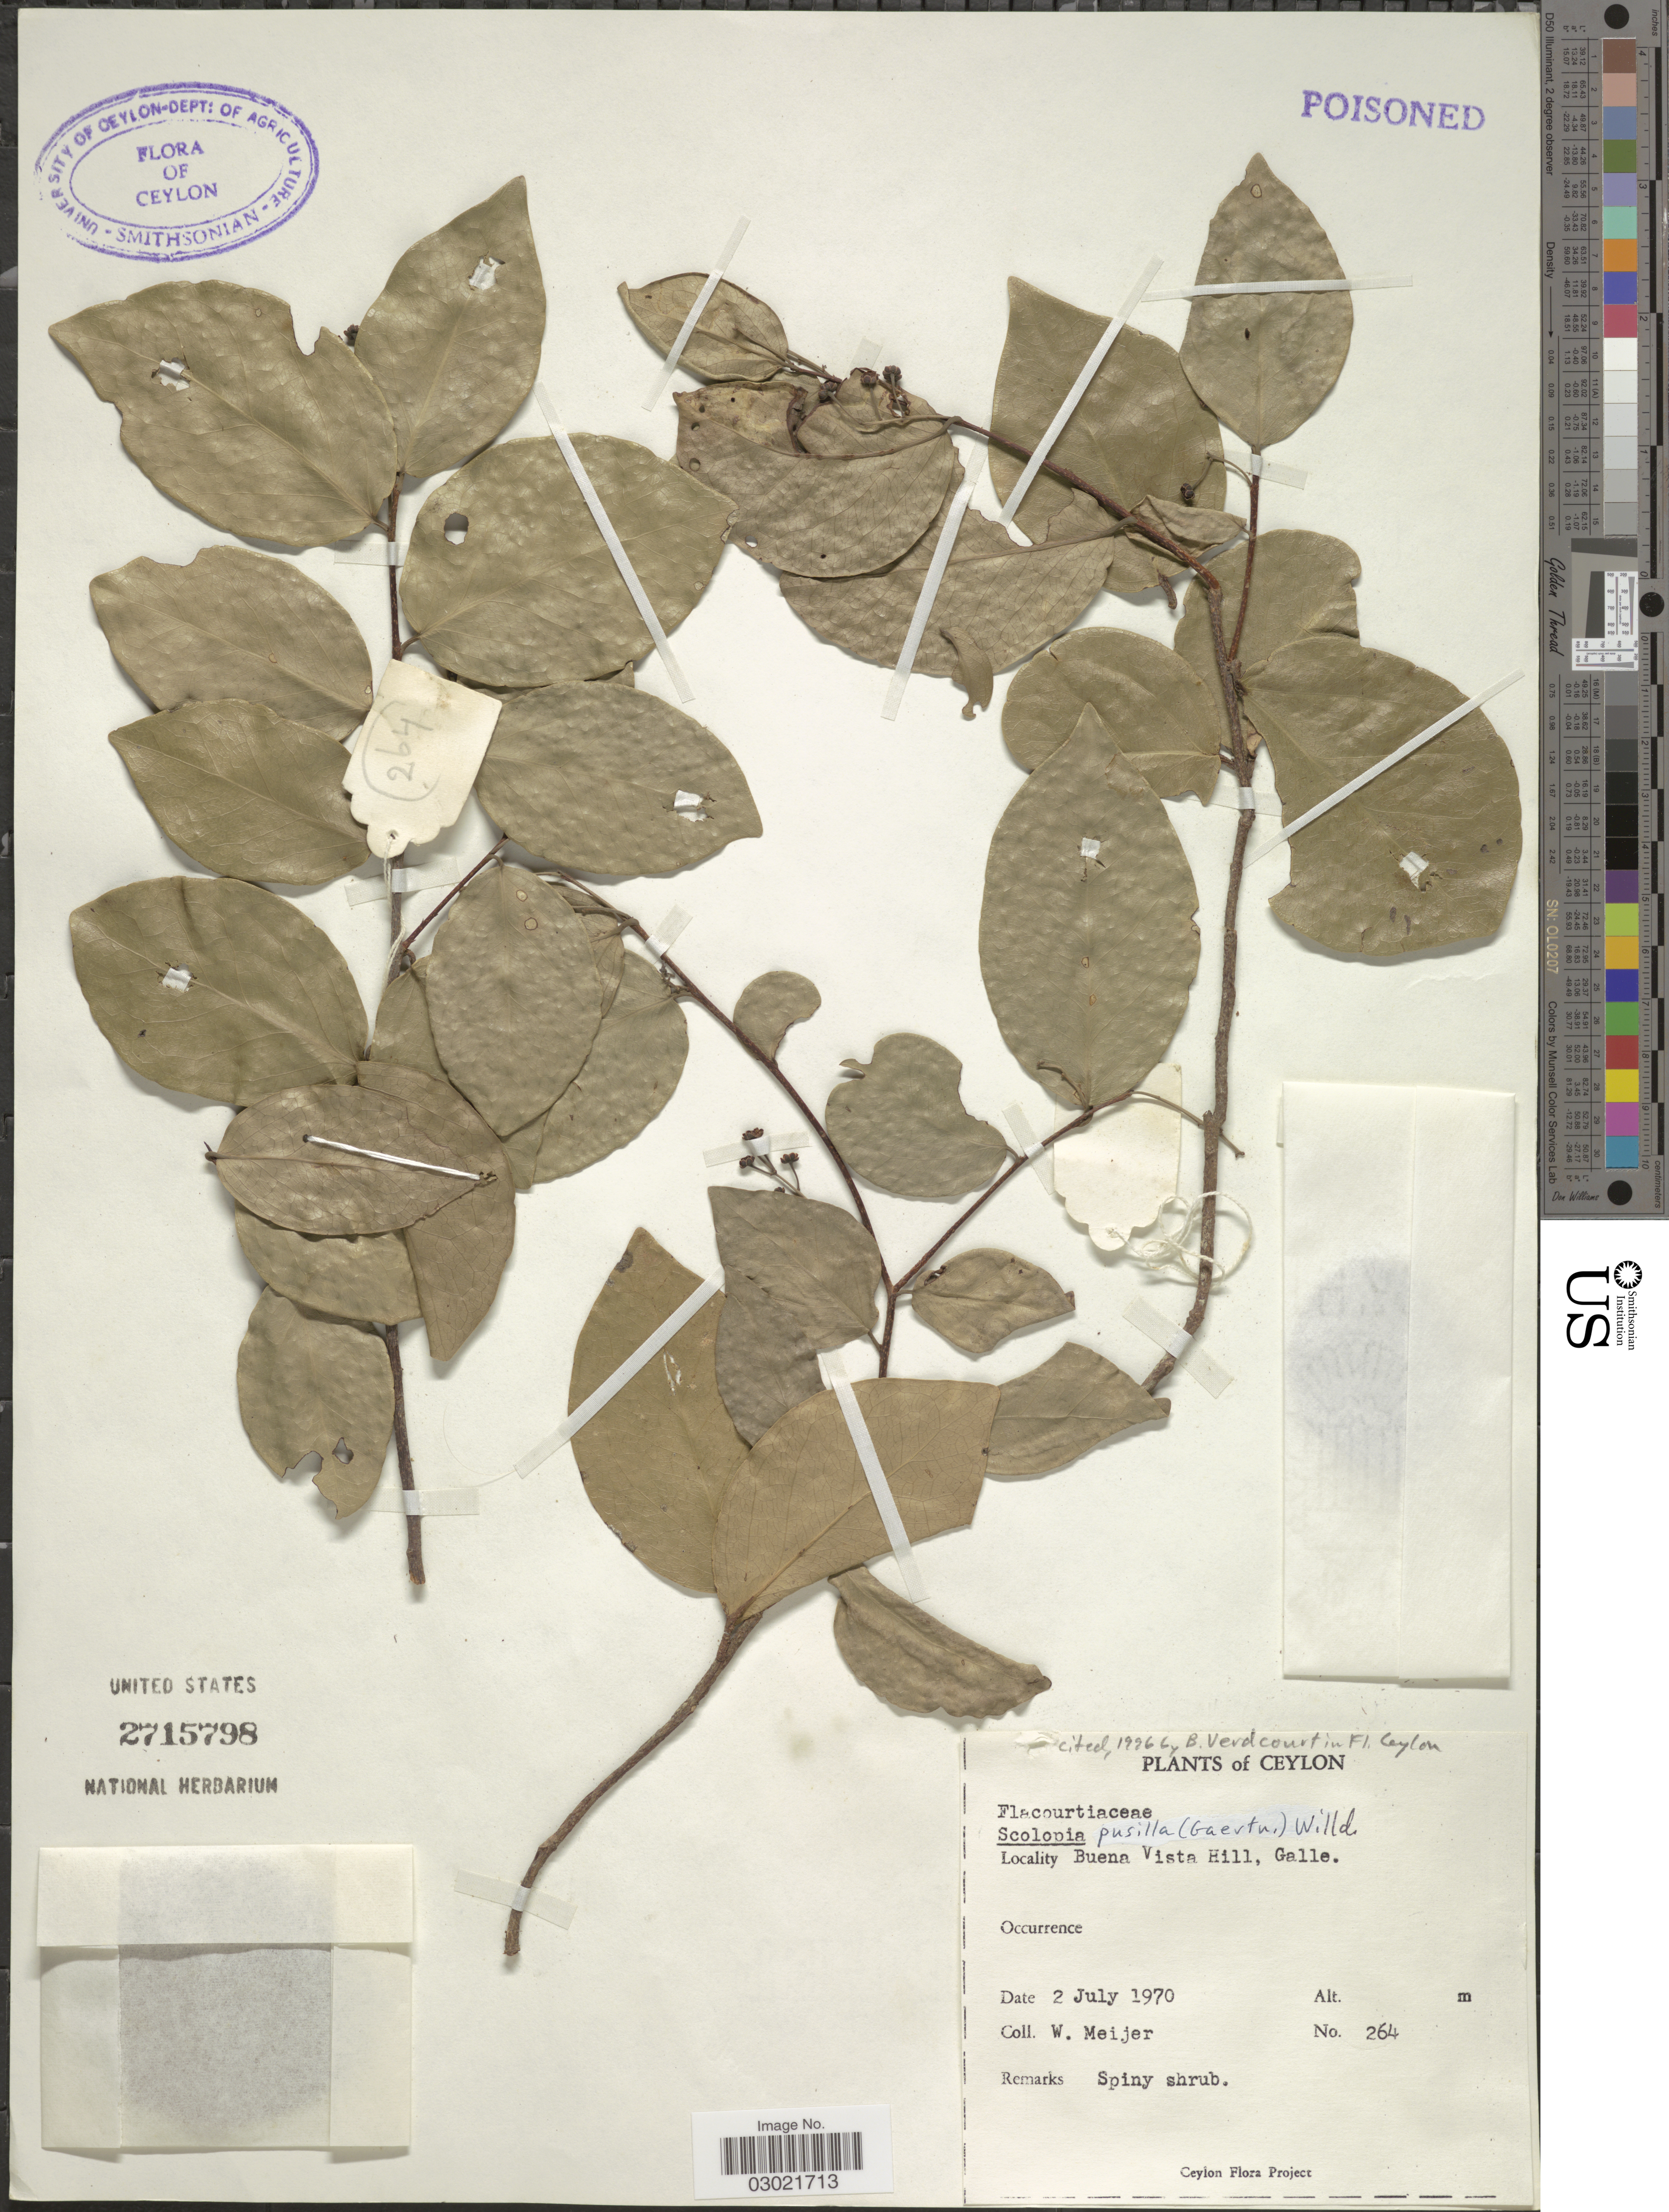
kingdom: Plantae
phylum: Tracheophyta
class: Magnoliopsida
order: Malpighiales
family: Salicaceae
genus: Scolopia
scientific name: Scolopia pusilla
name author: (Gaertn.) Willd.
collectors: W. Meijer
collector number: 264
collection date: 1970-07-02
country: Sri Lanka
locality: Ceylon. Buena Vist aHill, Galle.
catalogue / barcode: US 2715798